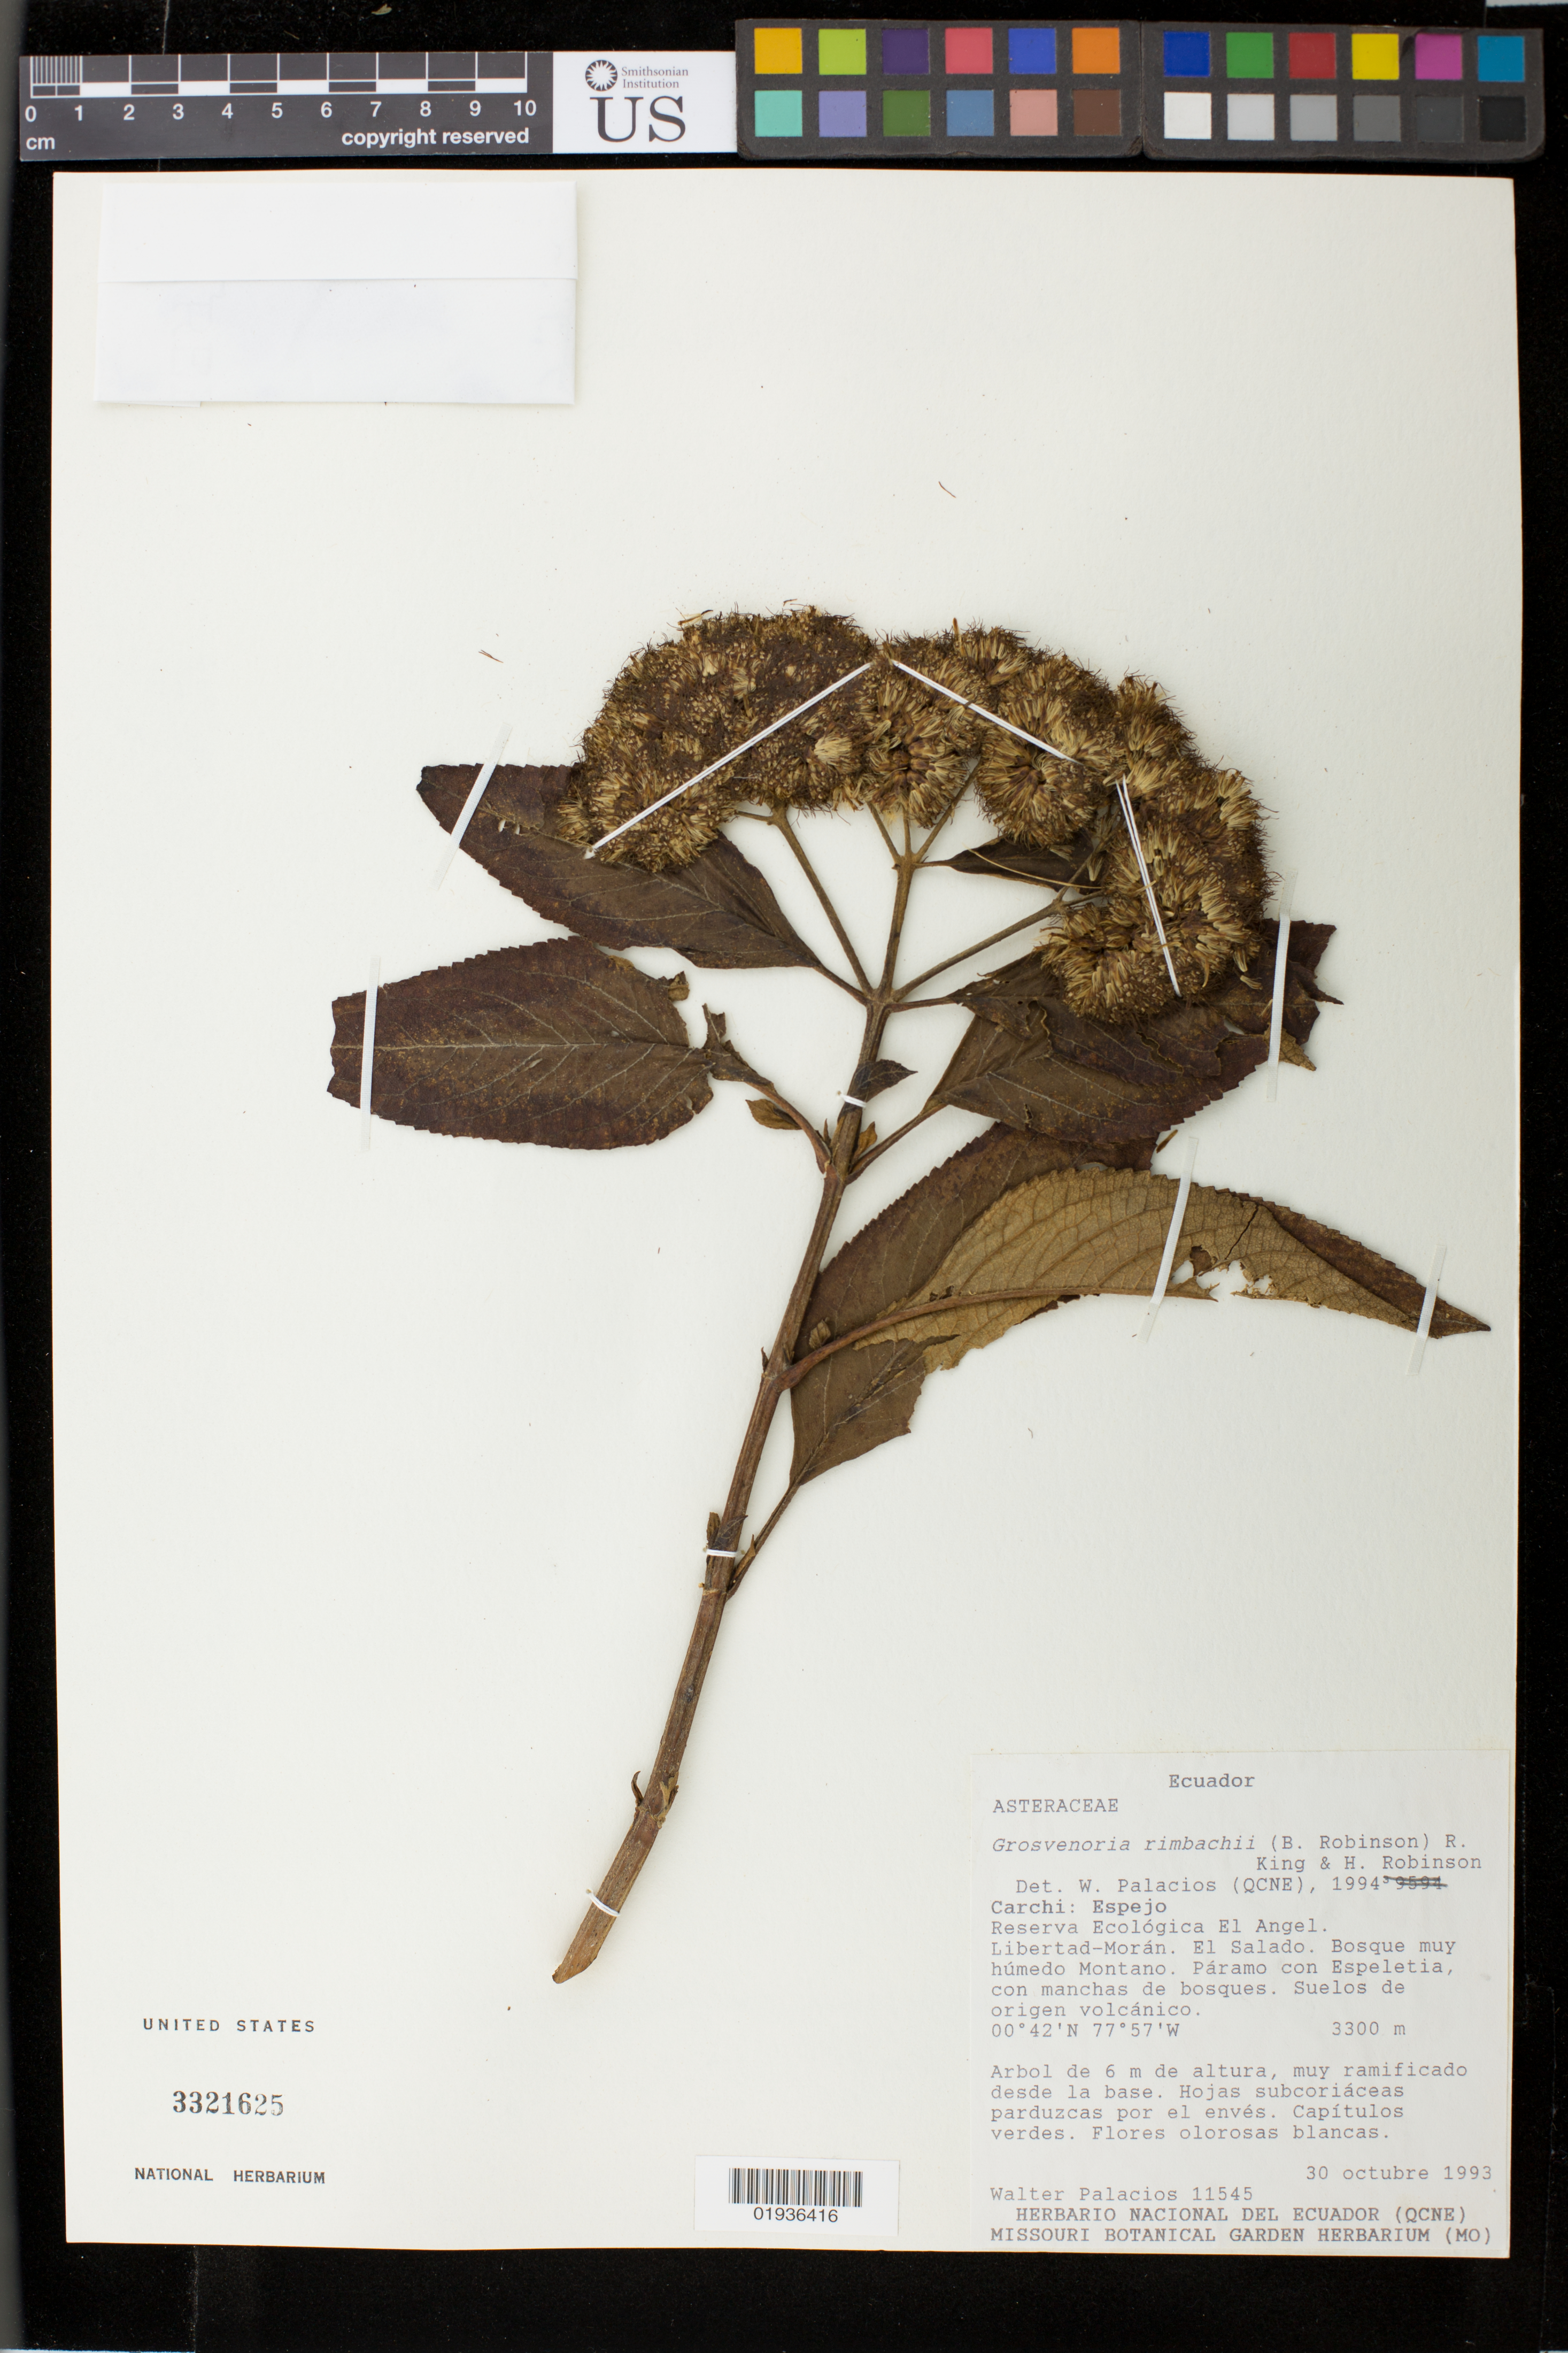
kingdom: Plantae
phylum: Tracheophyta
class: Magnoliopsida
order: Asterales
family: Asteraceae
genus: Grosvenoria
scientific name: Grosvenoria rimbachii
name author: (B.L. Rob.) R.M. King & H. Rob.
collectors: W. Palacios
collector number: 11545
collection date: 1993-10-30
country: Ecuador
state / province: Carchi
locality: Carchi: Espejo, Reserva Ecologica El Angel, Libertad-Moran, El Salado, Bosque muy humedo Montano, paramo co Espeletia, con manchas de bosques, Suelos de origen volcanico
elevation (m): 3300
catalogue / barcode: US 3321625